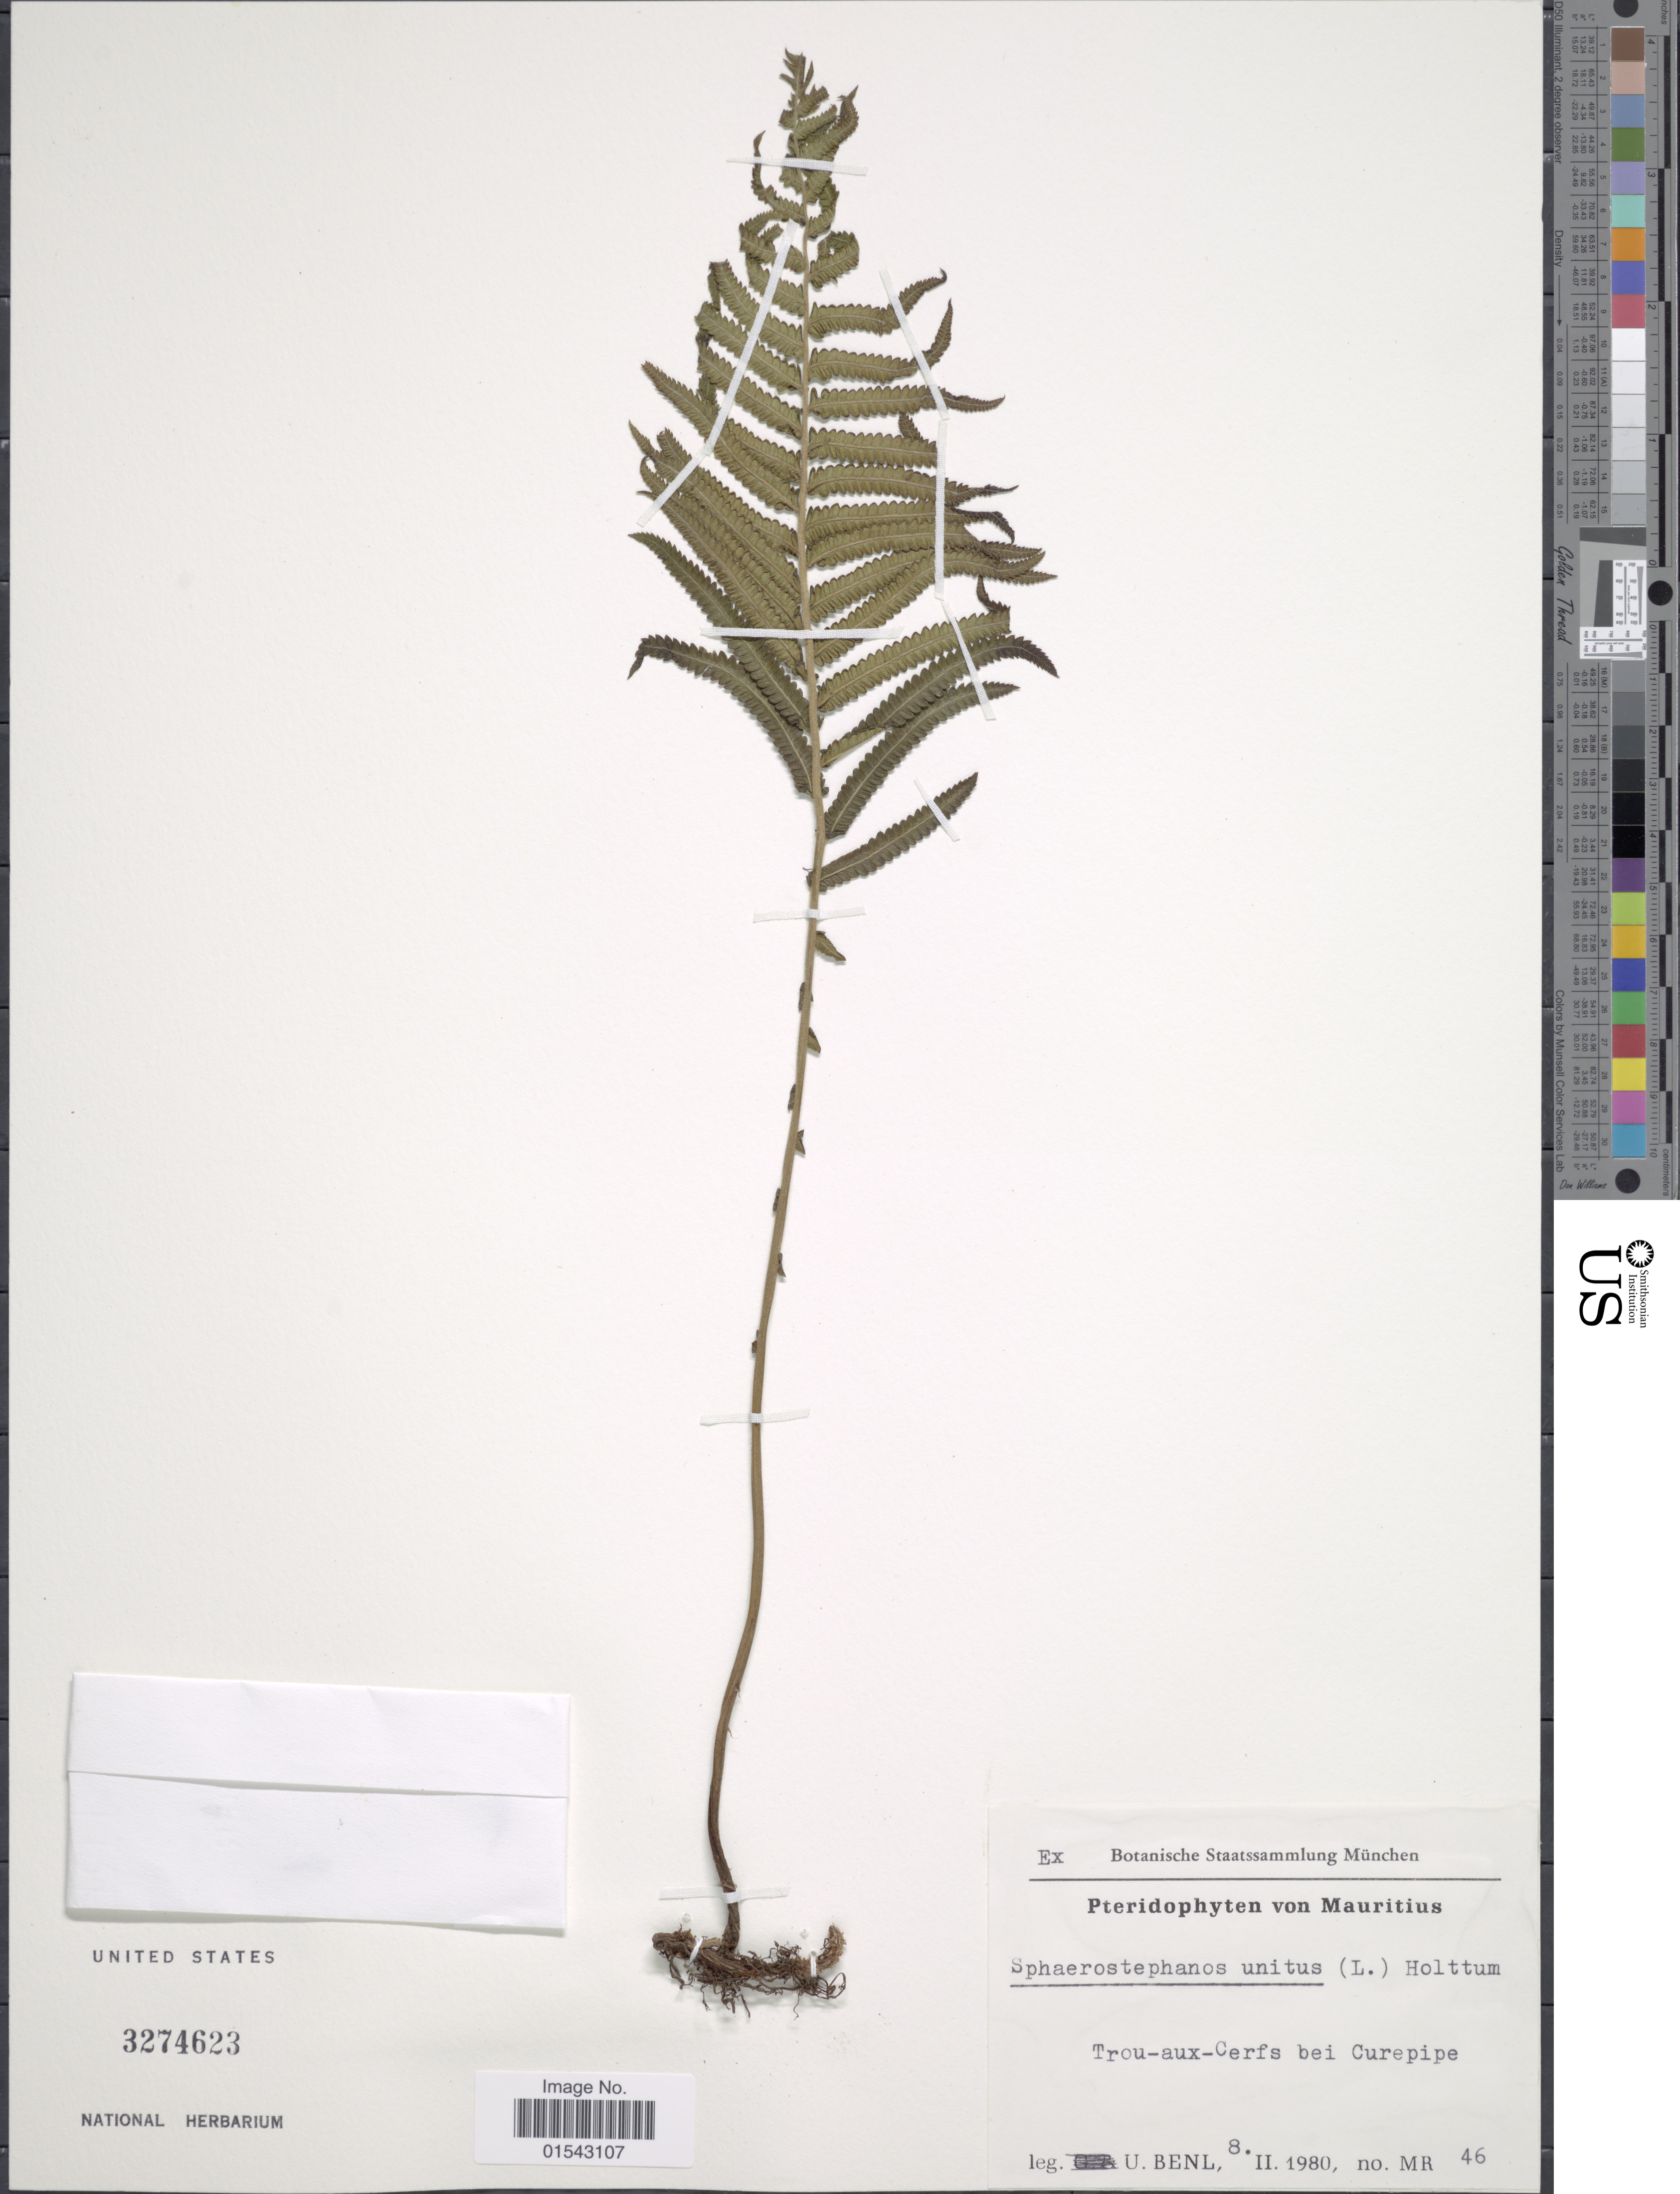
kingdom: Plantae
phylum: Tracheophyta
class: Polypodiopsida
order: Polypodiales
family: Thelypteridaceae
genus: Cyclosorus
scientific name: Cyclosorus sp.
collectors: U. Benl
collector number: MR46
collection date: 1980-02-08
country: Mauritius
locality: Mauritius, Trou-aux-Cerfs bei Curepipe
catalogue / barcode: US 3274623